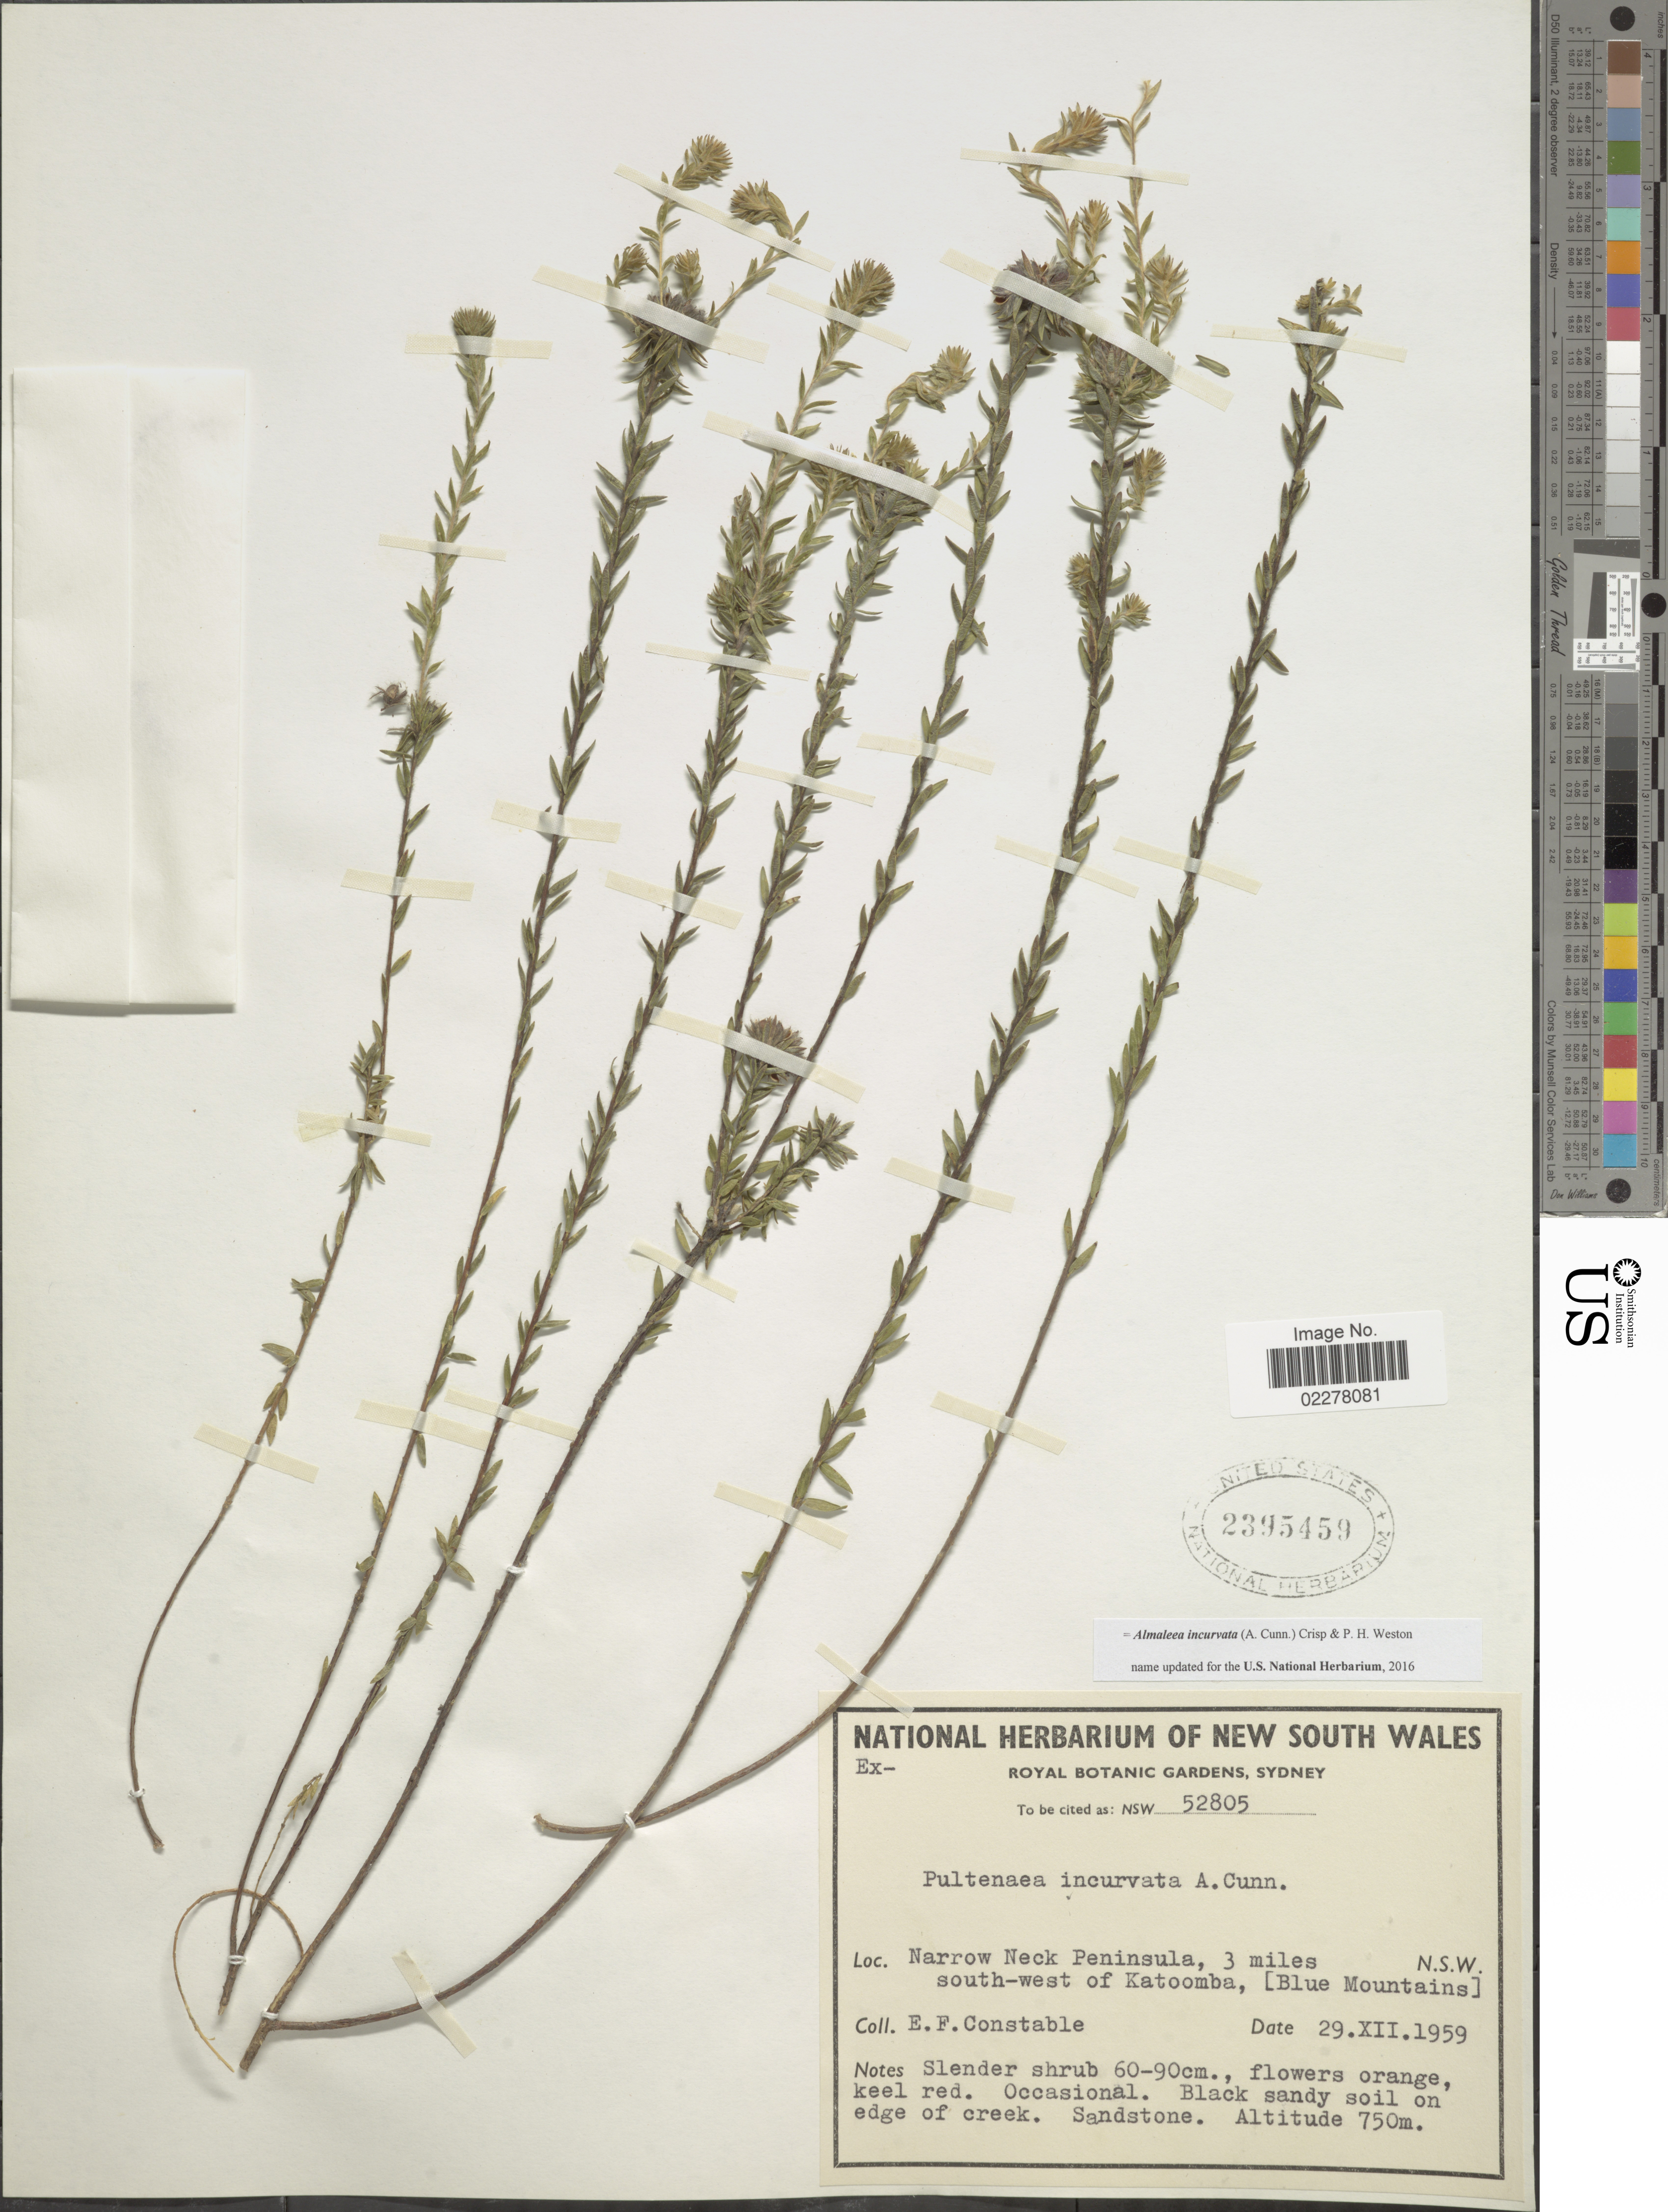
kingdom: Plantae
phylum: Tracheophyta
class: Magnoliopsida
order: Fabales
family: Fabaceae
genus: Almaleea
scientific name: Almaleea incurvata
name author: (A. Cunn.) Crisp & P.H.Weston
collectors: E. F. Constable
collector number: NSW52805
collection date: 1959-07-29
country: Australia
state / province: New South Wales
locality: Narrow Neck Penninsula, 3 miles south-west of Katoomba, [Blue Mountains]. N.S.W.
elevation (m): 750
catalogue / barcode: US 2395459